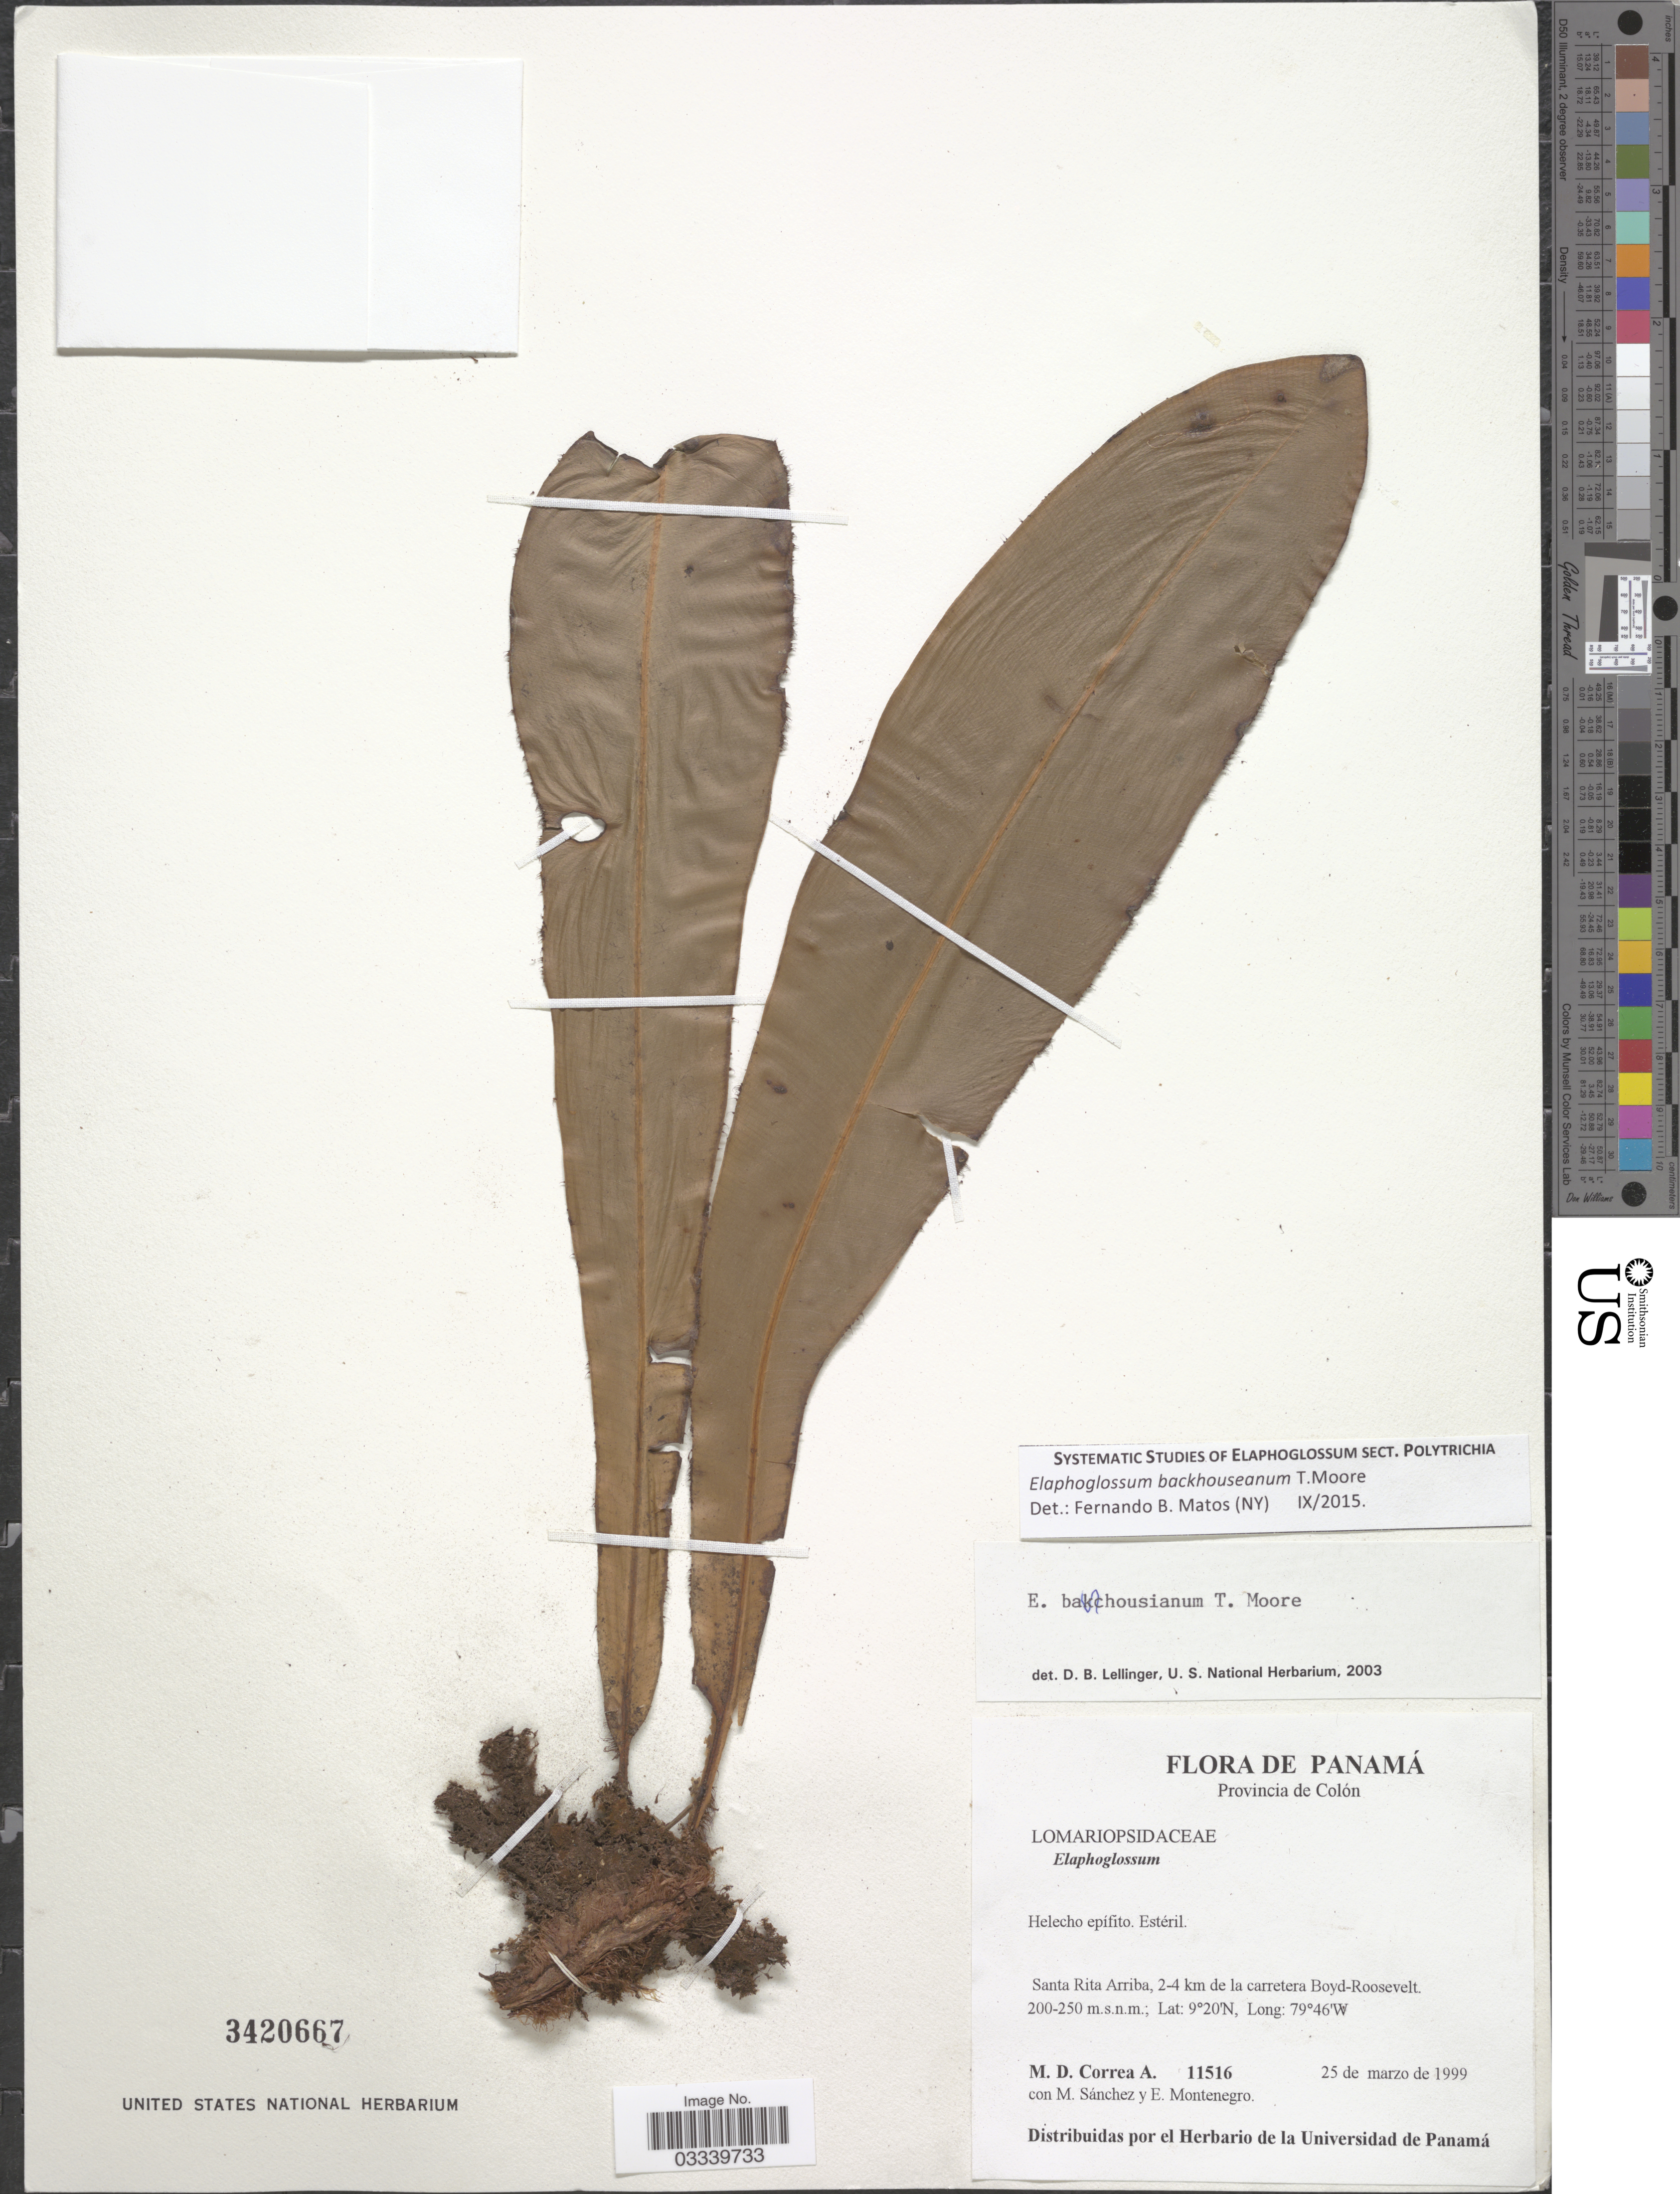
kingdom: Plantae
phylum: Tracheophyta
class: Polypodiopsida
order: Polypodiales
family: Dryopteridaceae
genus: Elaphoglossum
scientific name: Elaphoglossum backhouseanum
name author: T. Moore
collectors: M. D. Corrêa-A., M. Sánchez & E. Montenegro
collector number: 11516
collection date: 1999-03-25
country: Panama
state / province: Colón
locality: Santa Rita Arriba, 2-4 km de la carretera Boyd-Roosevelt.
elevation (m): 200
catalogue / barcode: US 3420667